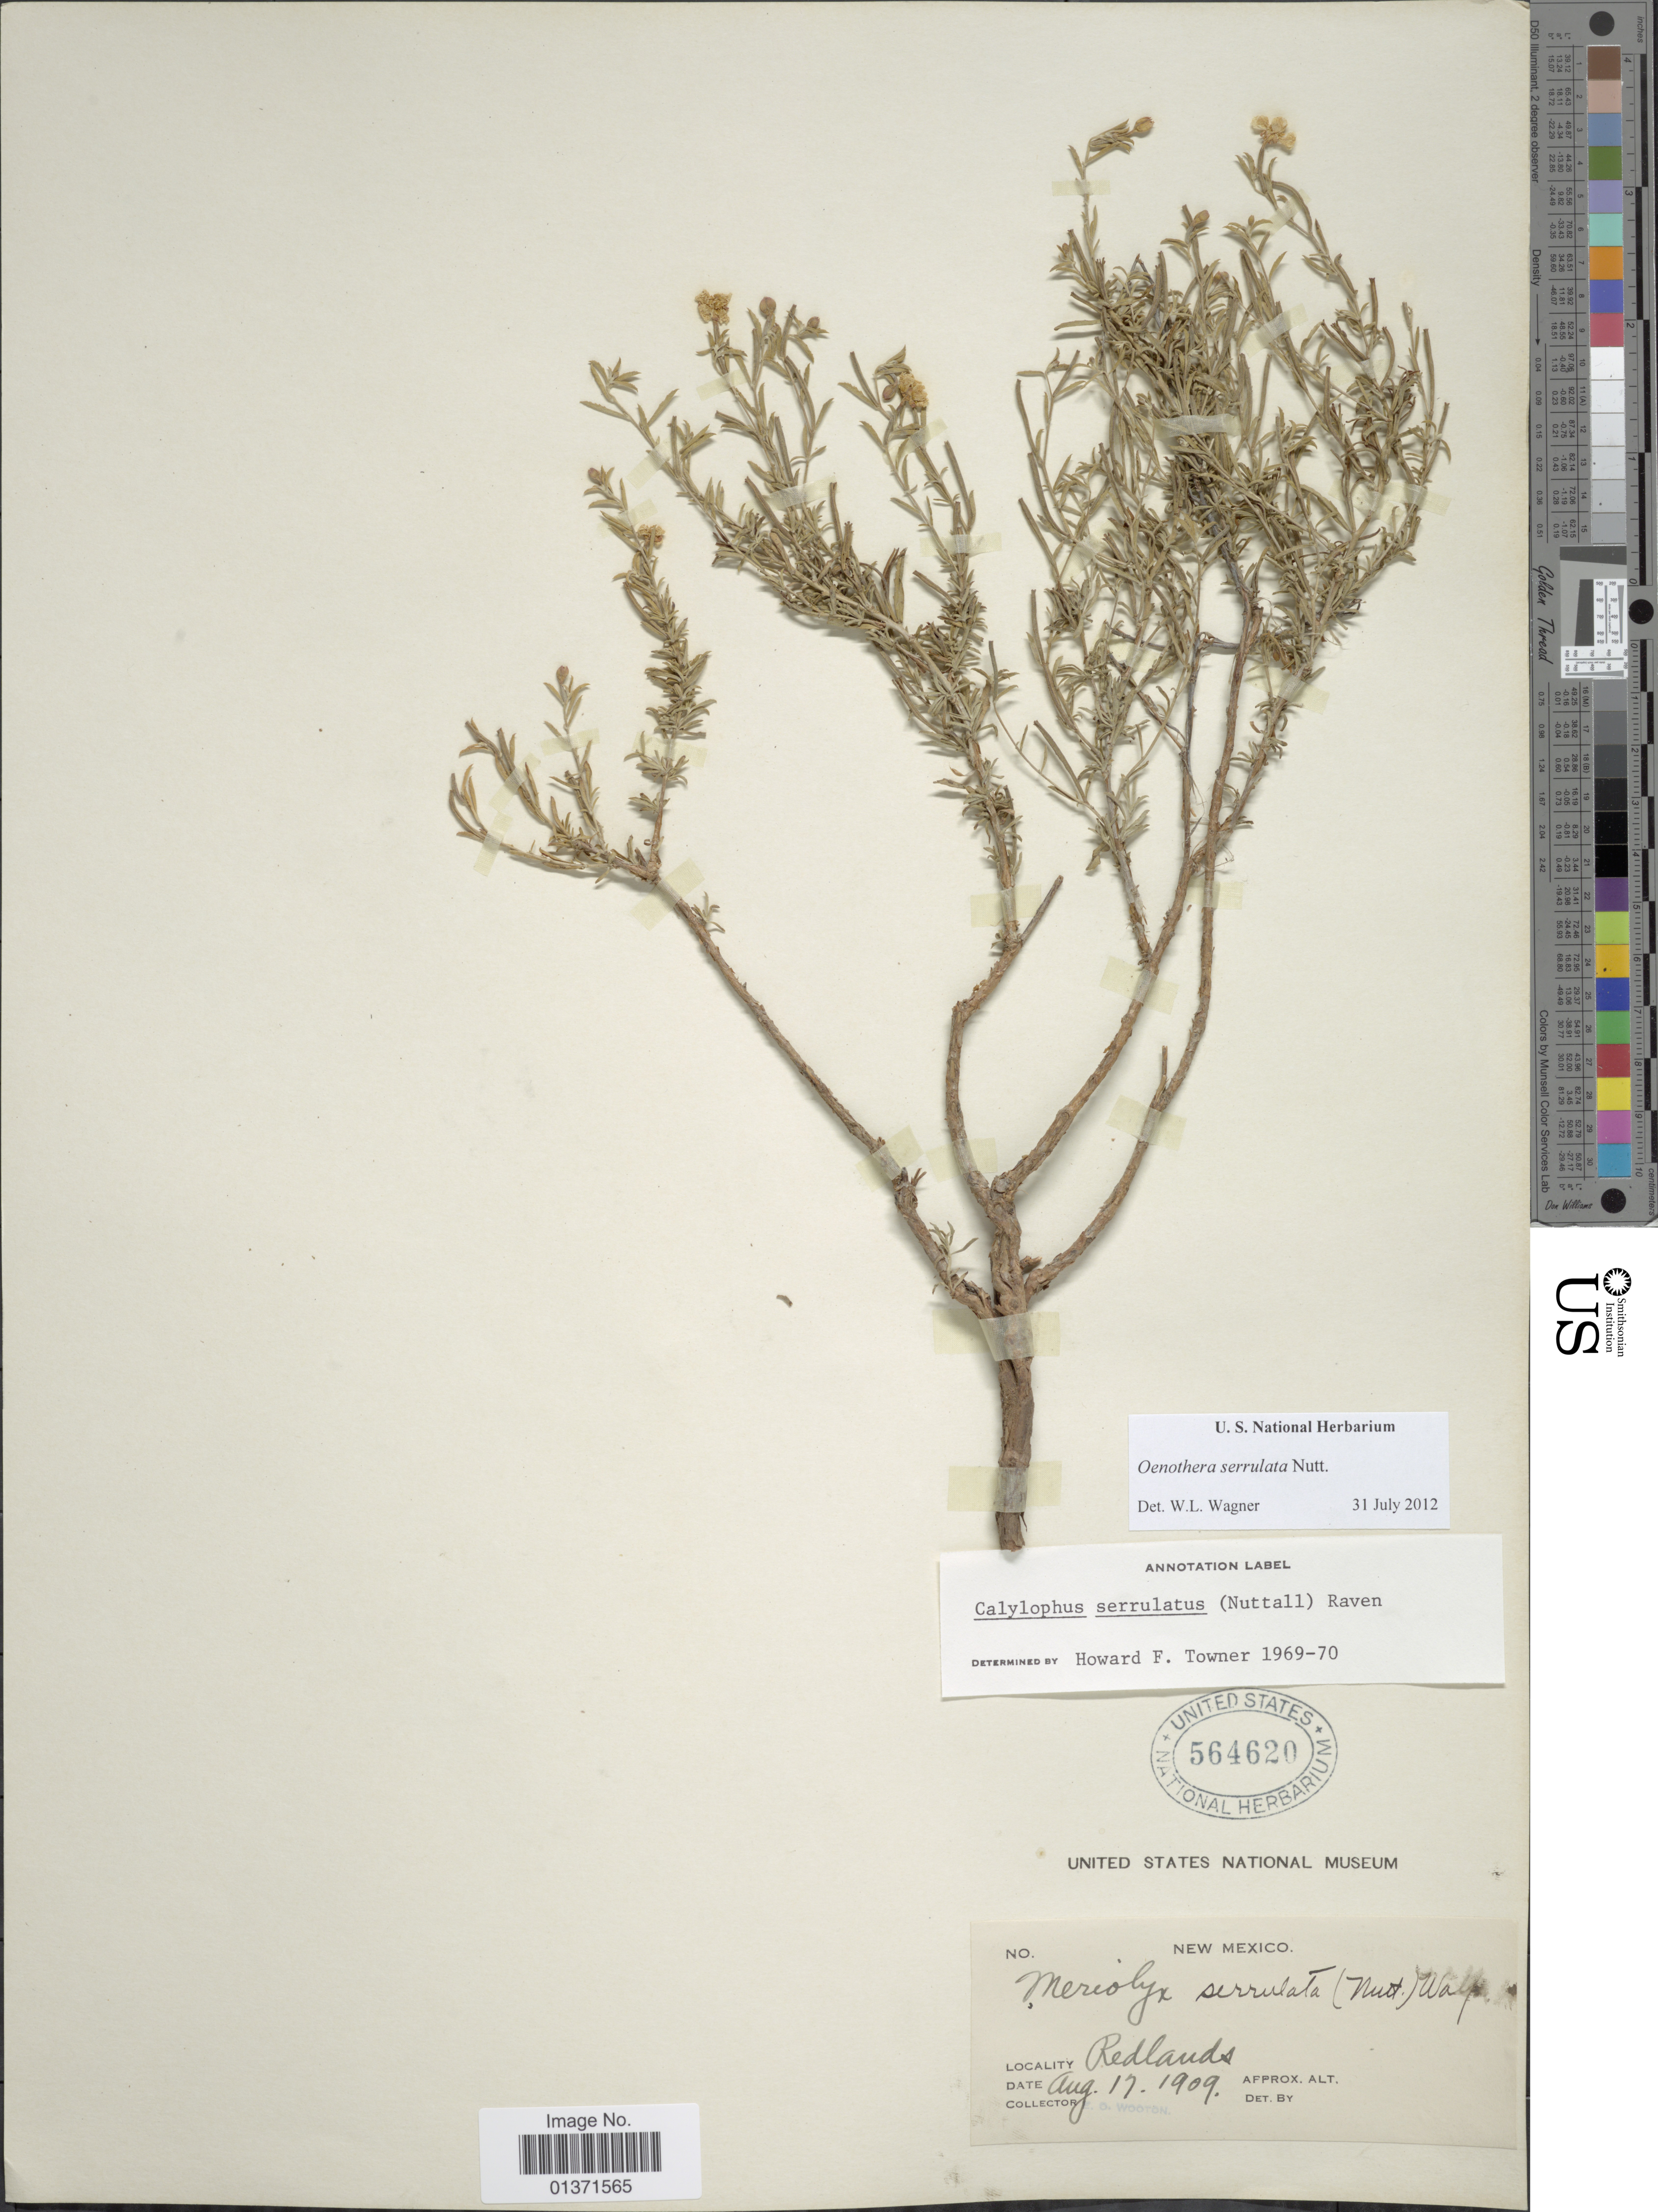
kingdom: Plantae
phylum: Tracheophyta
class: Magnoliopsida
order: Myrtales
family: Onagraceae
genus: Oenothera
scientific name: Oenothera serrulata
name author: Nutt.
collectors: E. O. Wooton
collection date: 1909-08-17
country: United States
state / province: New Mexico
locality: Redlands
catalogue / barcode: US 564620